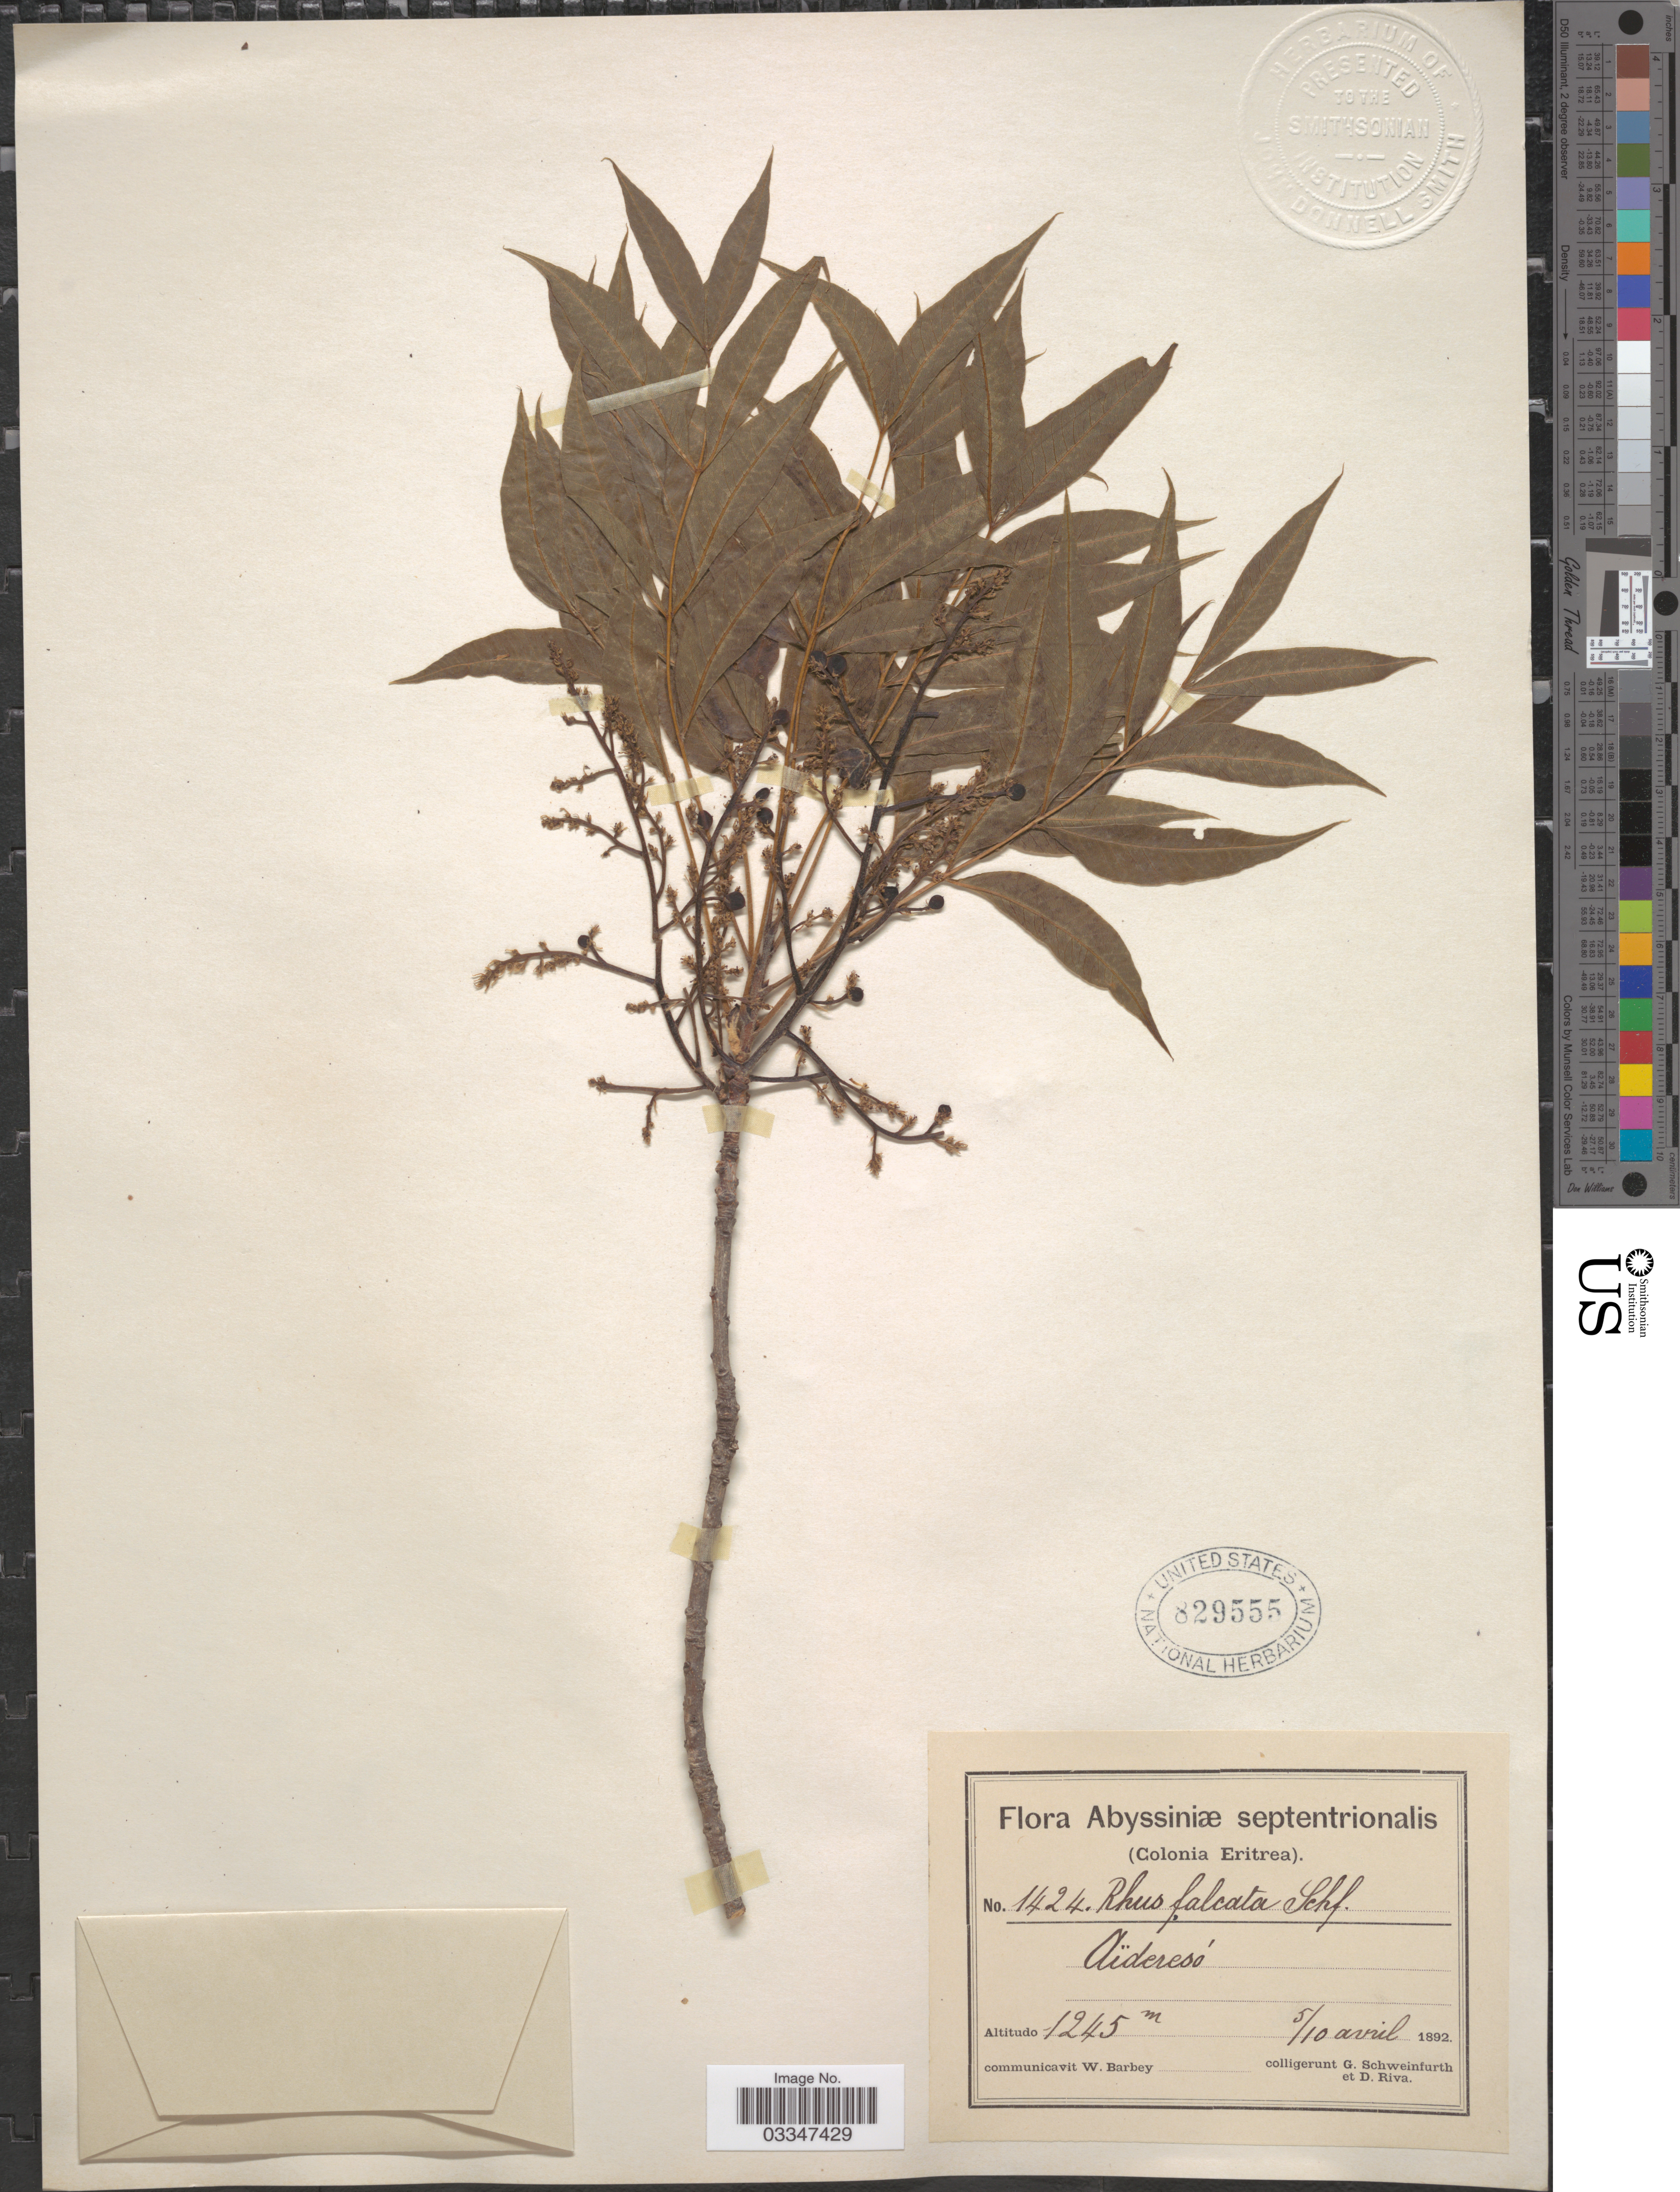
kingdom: Plantae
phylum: Tracheophyta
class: Magnoliopsida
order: Sapindales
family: Anacardiaceae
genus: Rhus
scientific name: Rhus falcata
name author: (Becc. ex Martelli) Penz.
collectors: G. A. Schweinfurth (herbarium) & D. Riva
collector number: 1424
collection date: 1892-04-05/1892-04-10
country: Eritrea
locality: Abyssiniæ septentrionalis (Colonia Eritrea). Aïderesó.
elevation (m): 1245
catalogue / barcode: US 829555